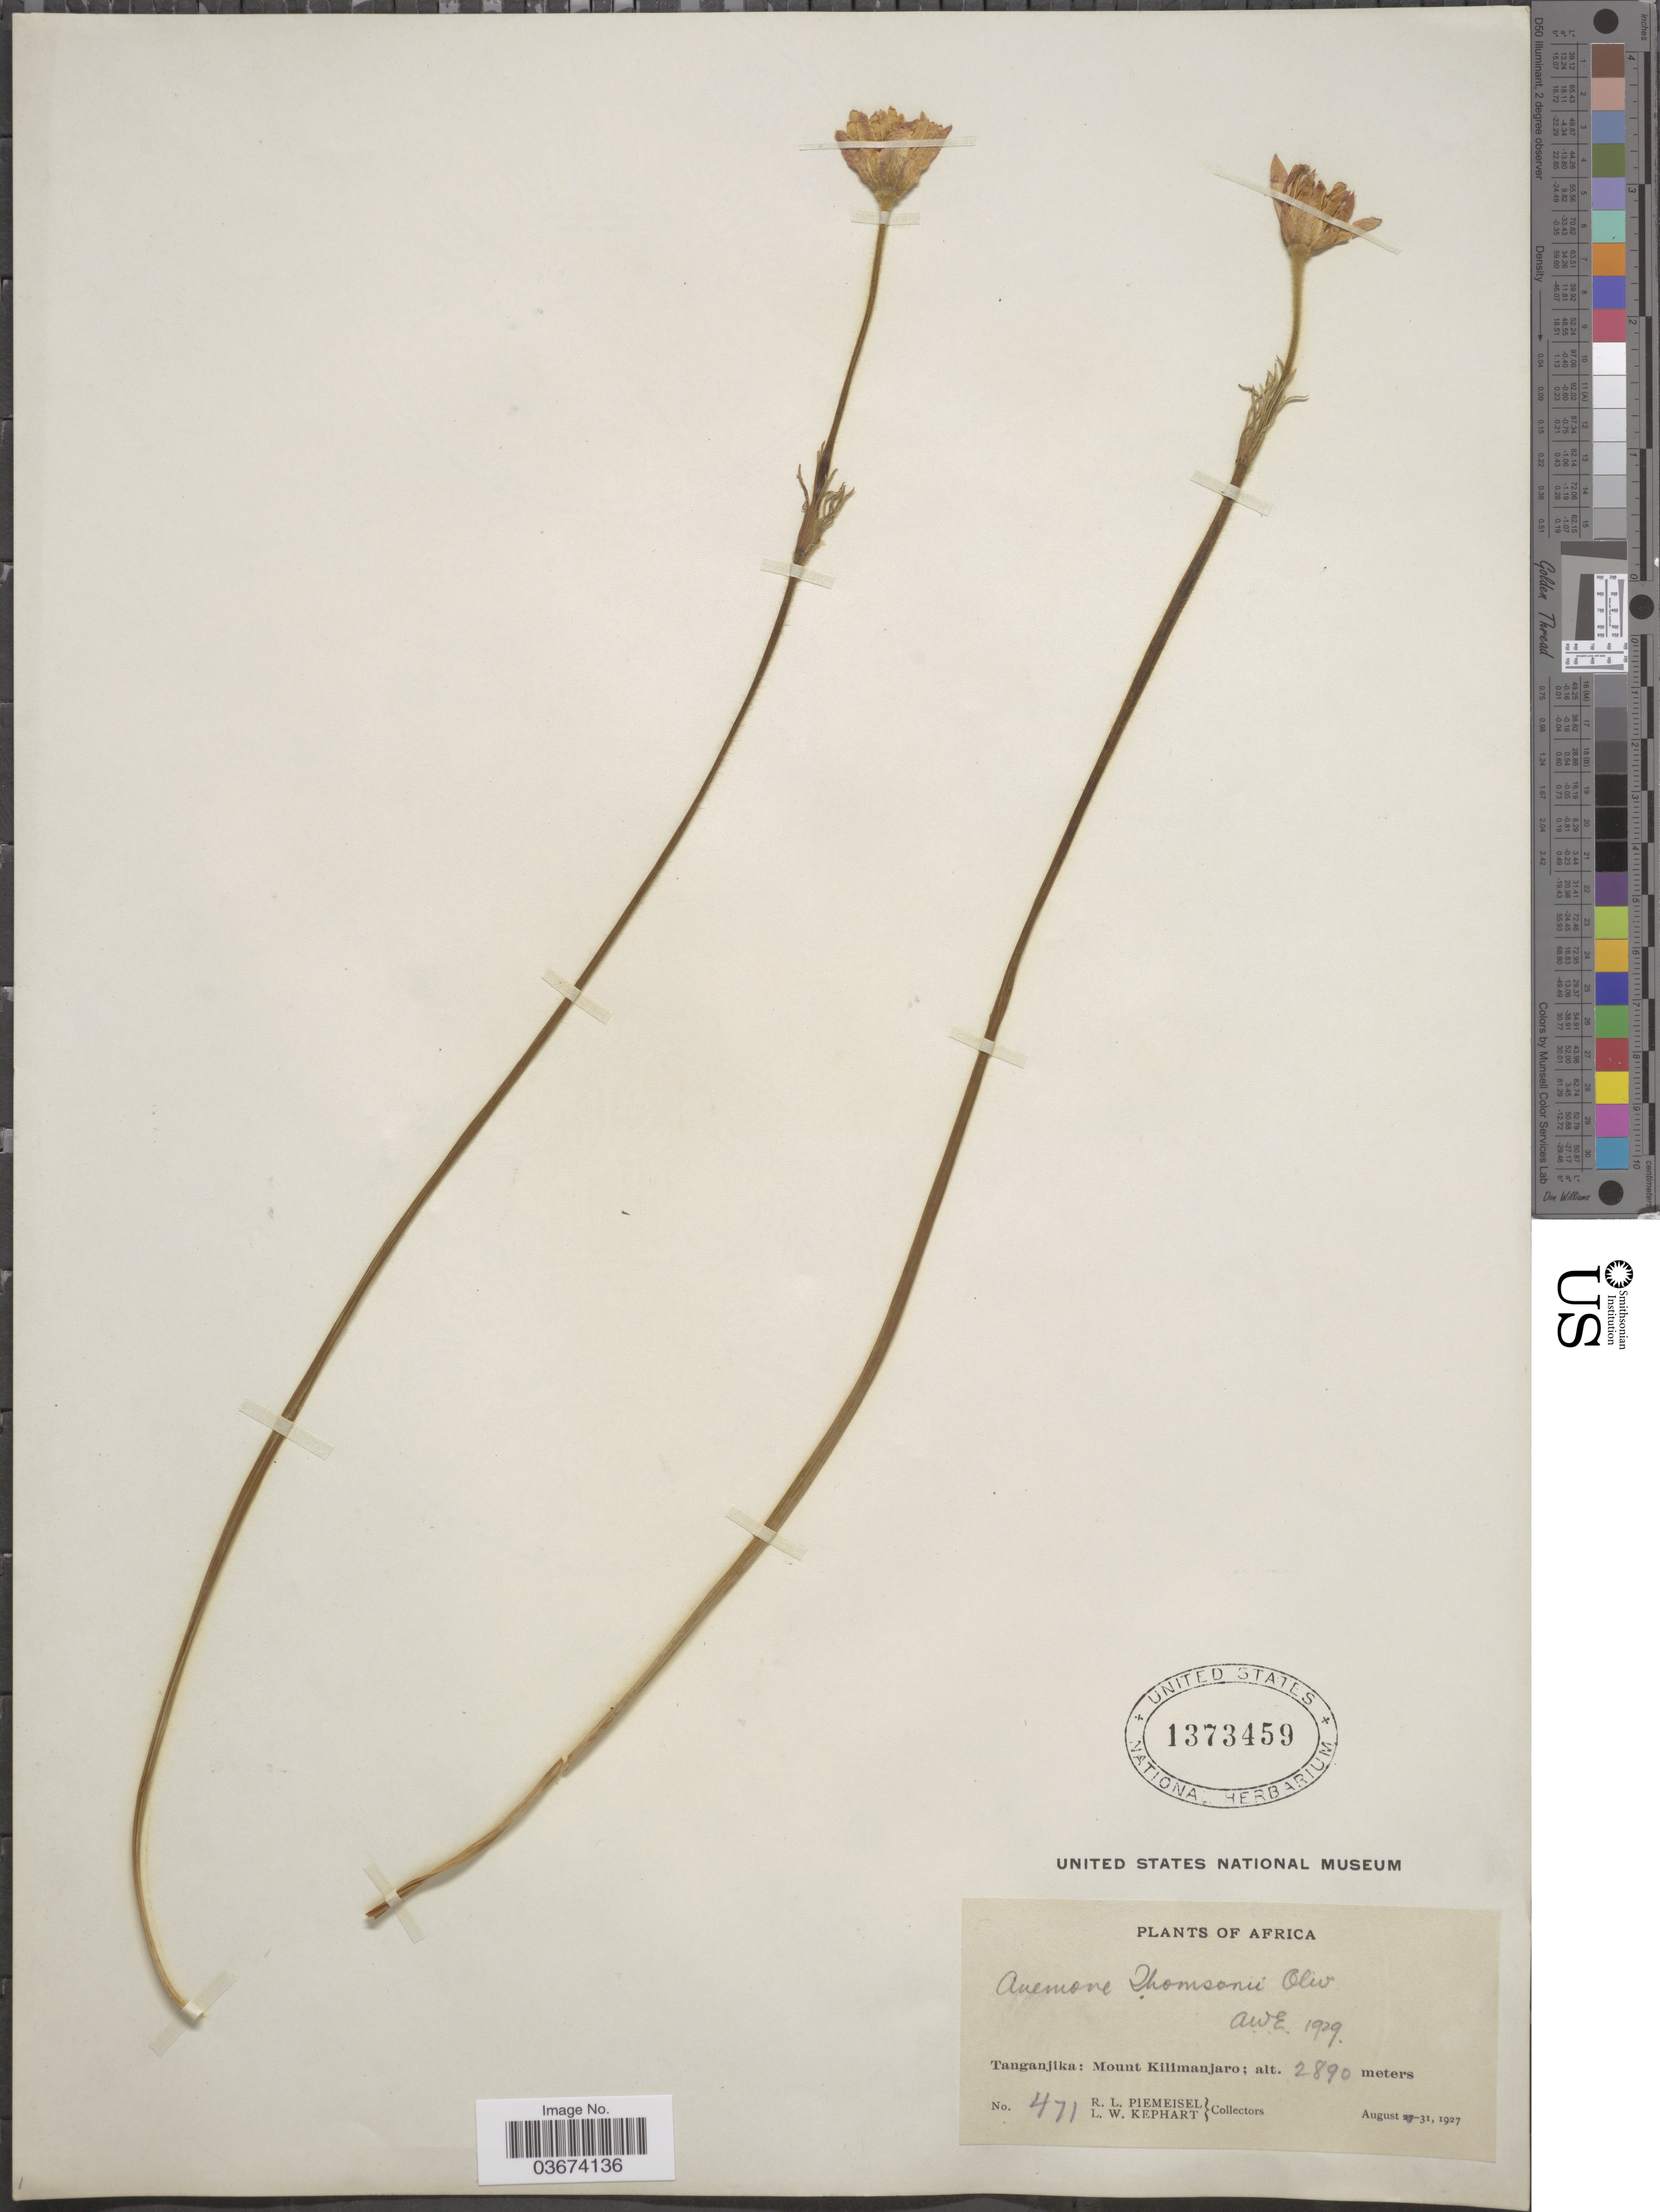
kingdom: Plantae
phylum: Tracheophyta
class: Magnoliopsida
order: Ranunculales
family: Ranunculaceae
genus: Anemone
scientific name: Anemone thomsonii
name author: Oliv.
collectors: R. L. Piemeisel & L. W. Kephart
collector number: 471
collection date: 1927-08-31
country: Tanzania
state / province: Kilimanjaro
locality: Tanganjika: Mount Kilimanjaro.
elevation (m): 2890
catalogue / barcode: US 1373459